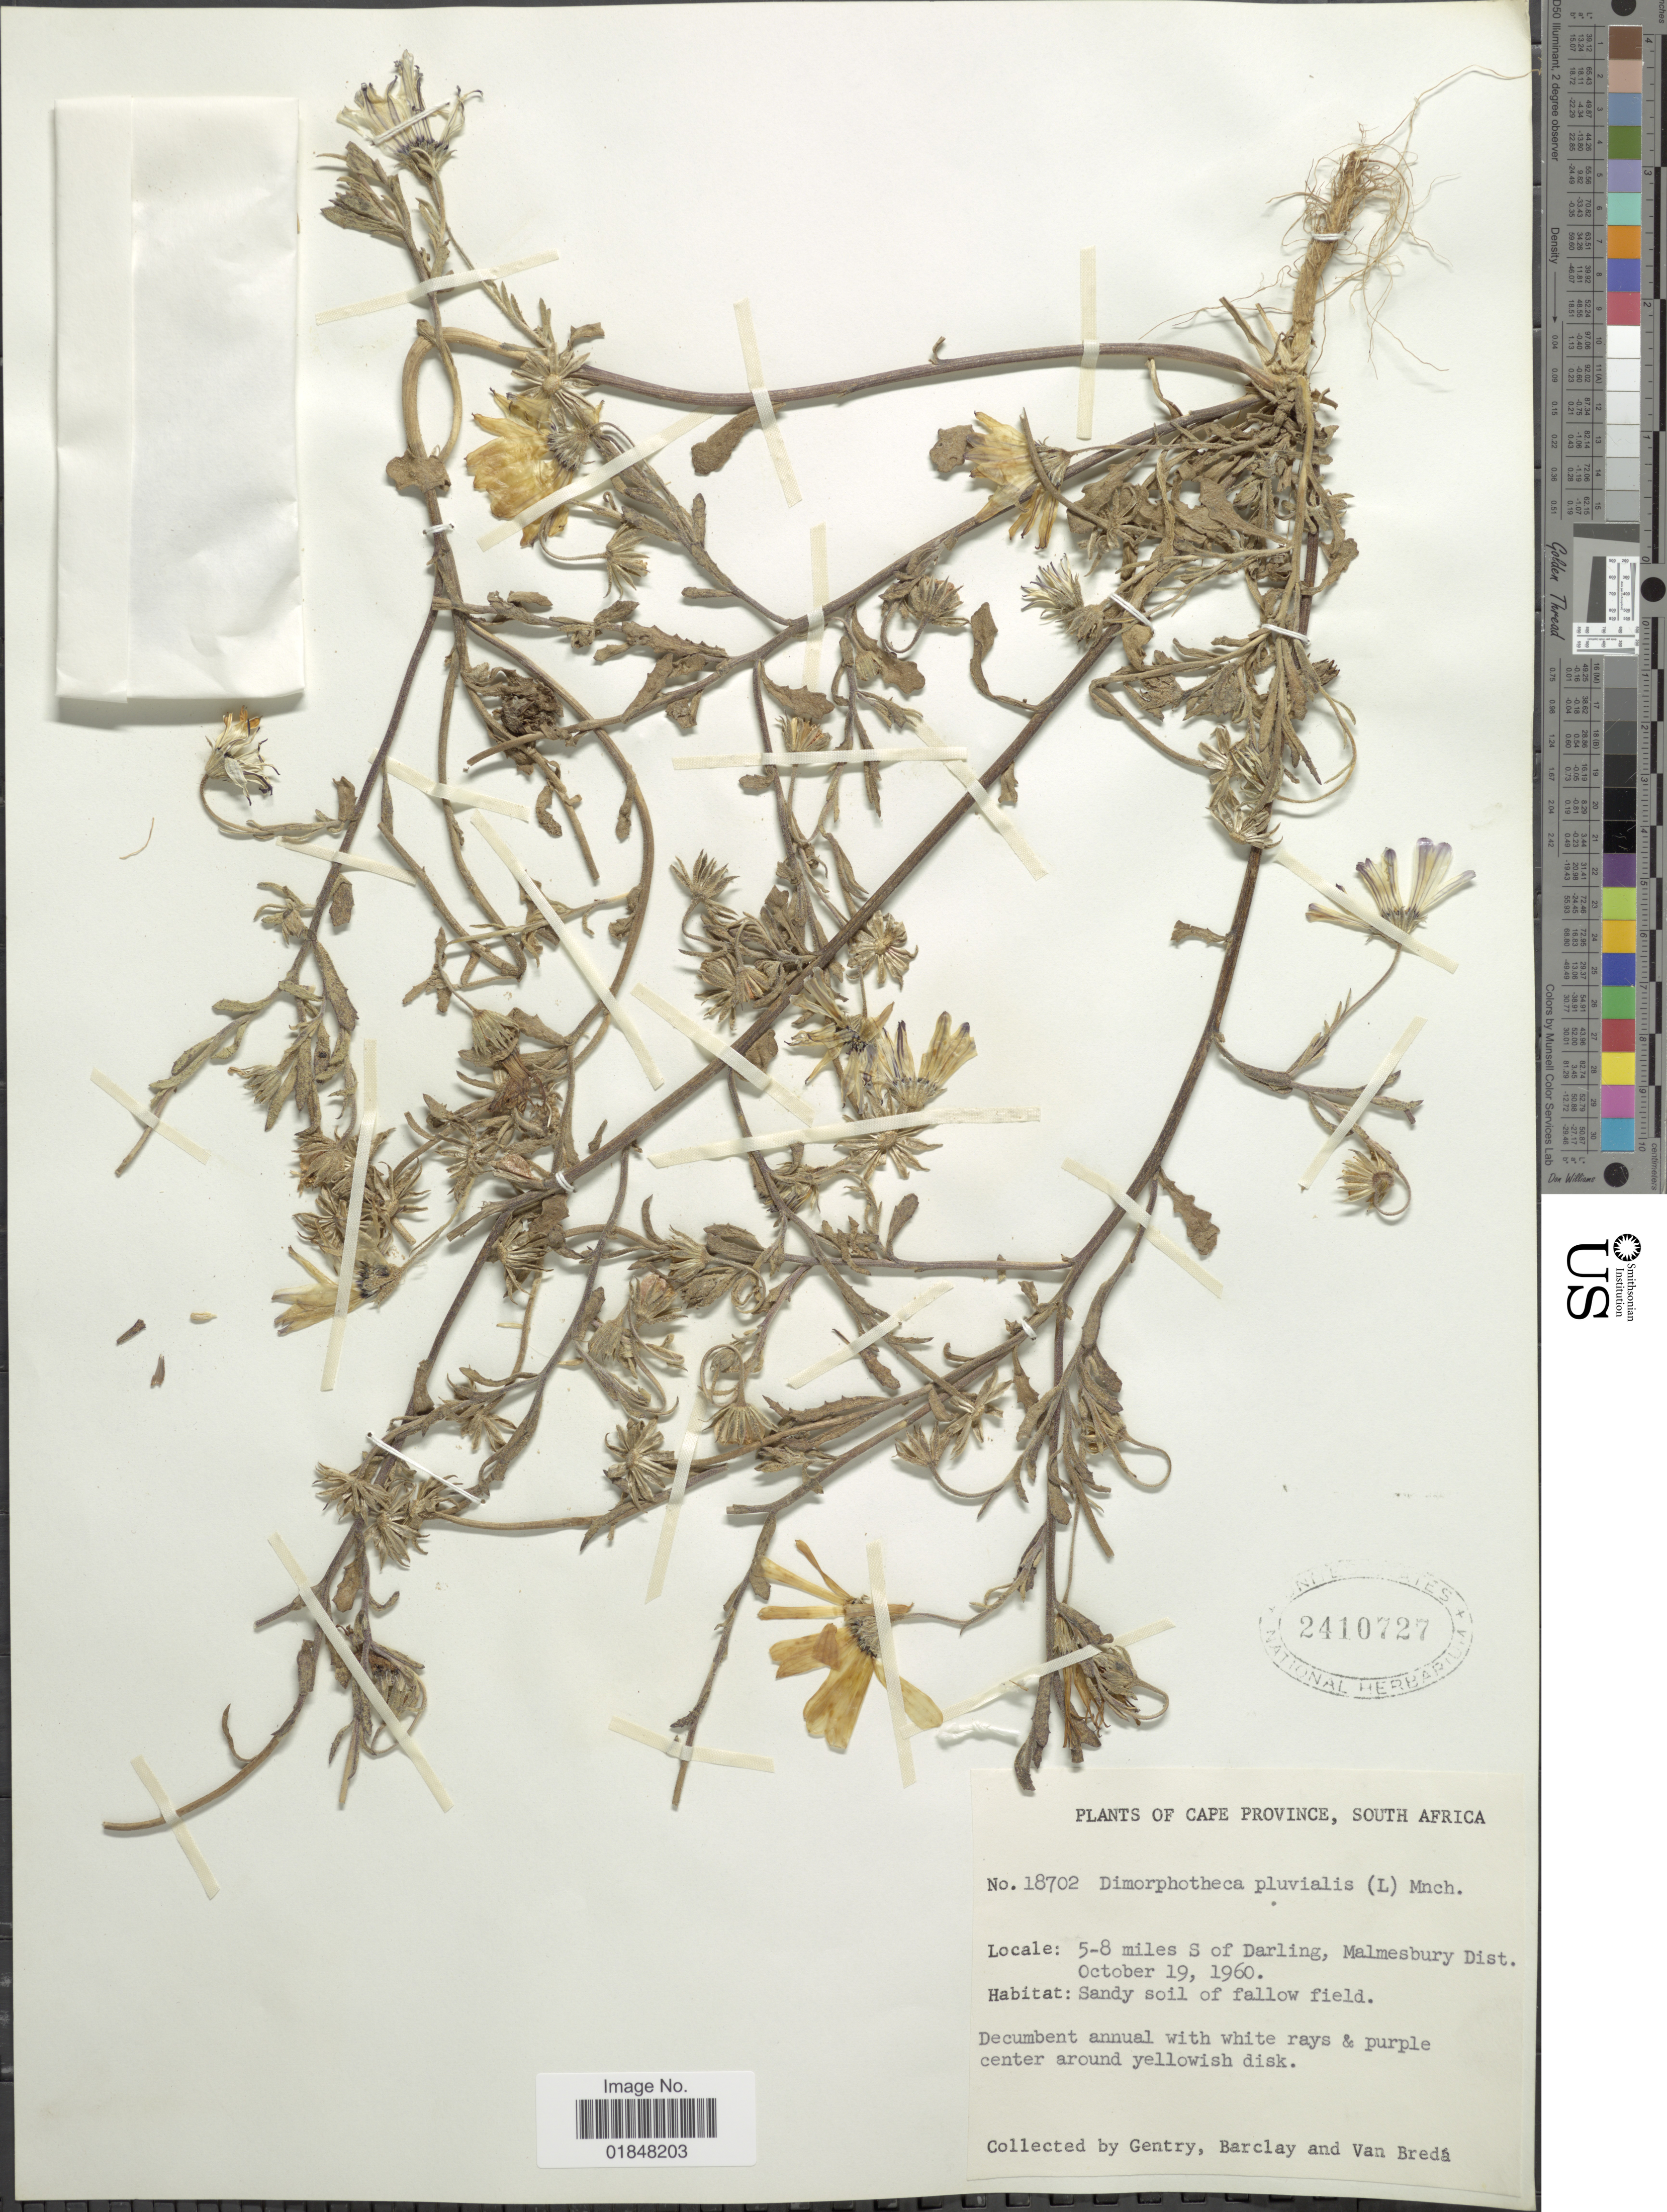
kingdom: Plantae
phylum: Tracheophyta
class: Magnoliopsida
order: Asterales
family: Asteraceae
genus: Dimorphotheca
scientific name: Dimorphotheca pluvialis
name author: (L.) Moench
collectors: Gentry, --, -- Barclay & P. Van Breda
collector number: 18702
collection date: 1960-10-19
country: South Africa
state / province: Western Cape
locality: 5-8 miles S of Darling, Malmesbury Dist.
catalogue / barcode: US 2410727